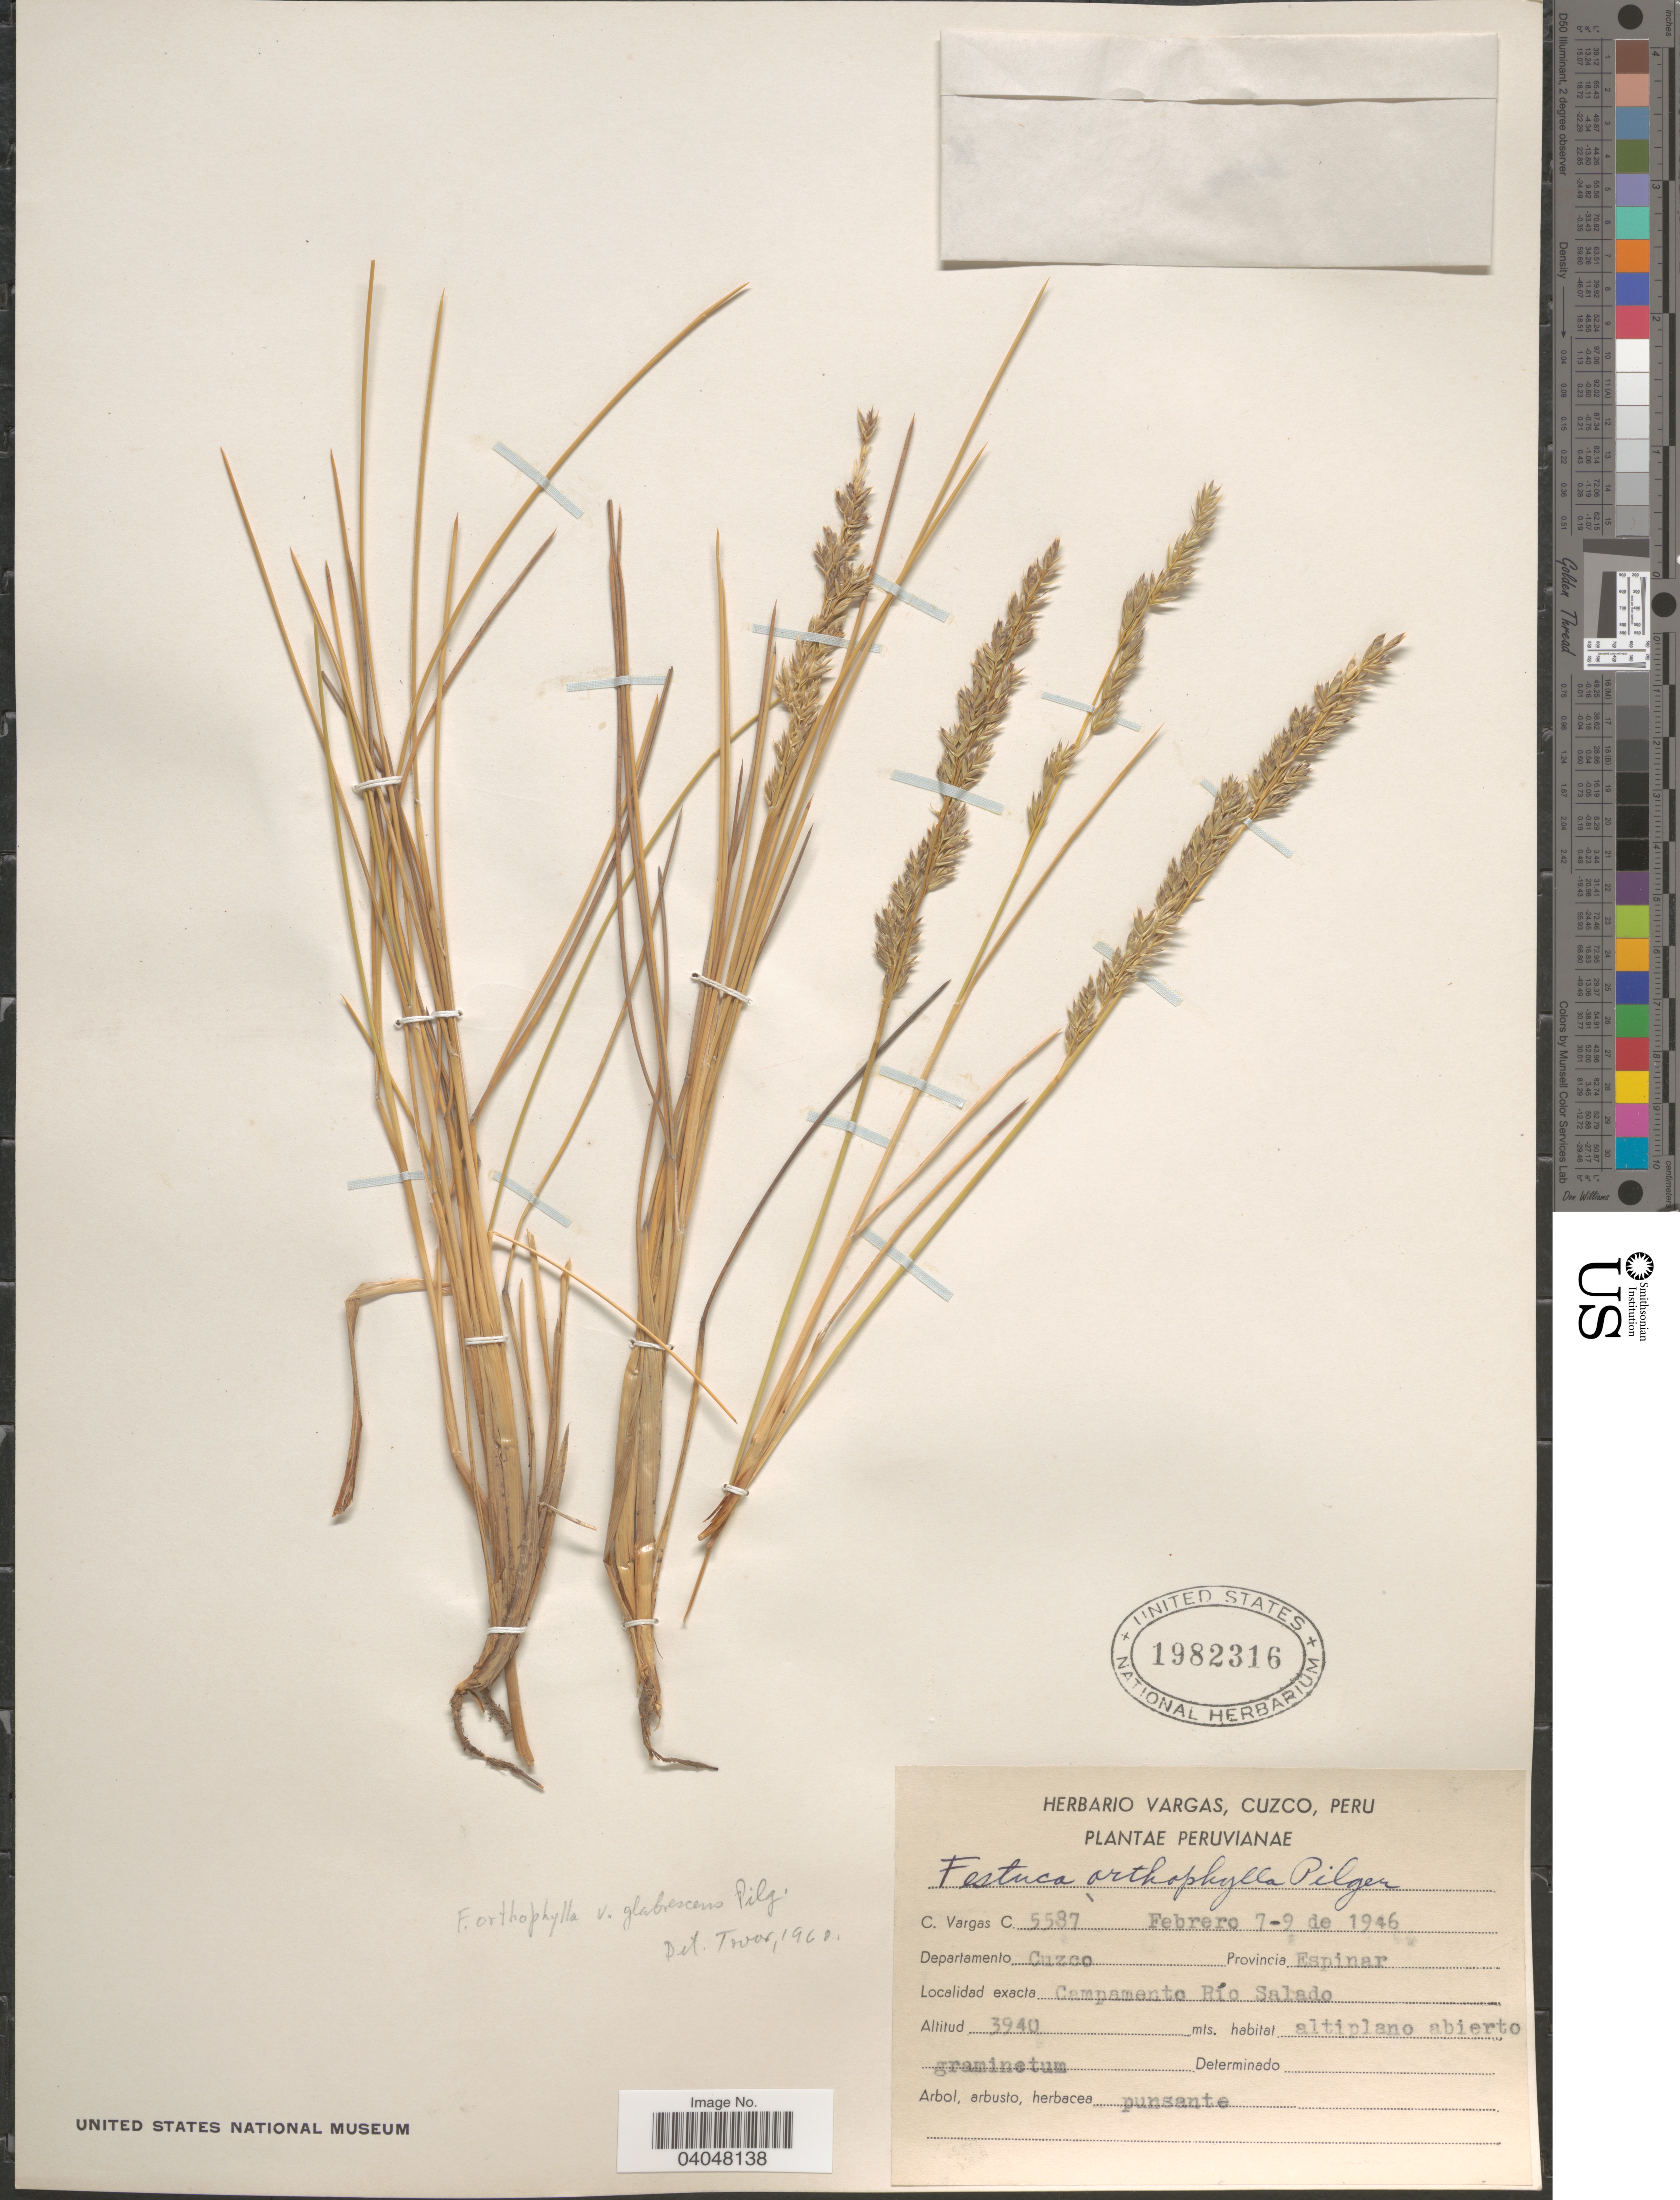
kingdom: Plantae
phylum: Tracheophyta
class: Liliopsida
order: Poales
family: Poaceae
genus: Festuca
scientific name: Festuca orthophylla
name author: Pilg.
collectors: C. Vargas Calderón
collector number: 5587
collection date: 1946-02-07/1946-02-09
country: Peru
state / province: Cusco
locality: Departamento Cuzco. Provincia Espinar. Campamento Río Salado.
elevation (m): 3940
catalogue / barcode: US 1982316